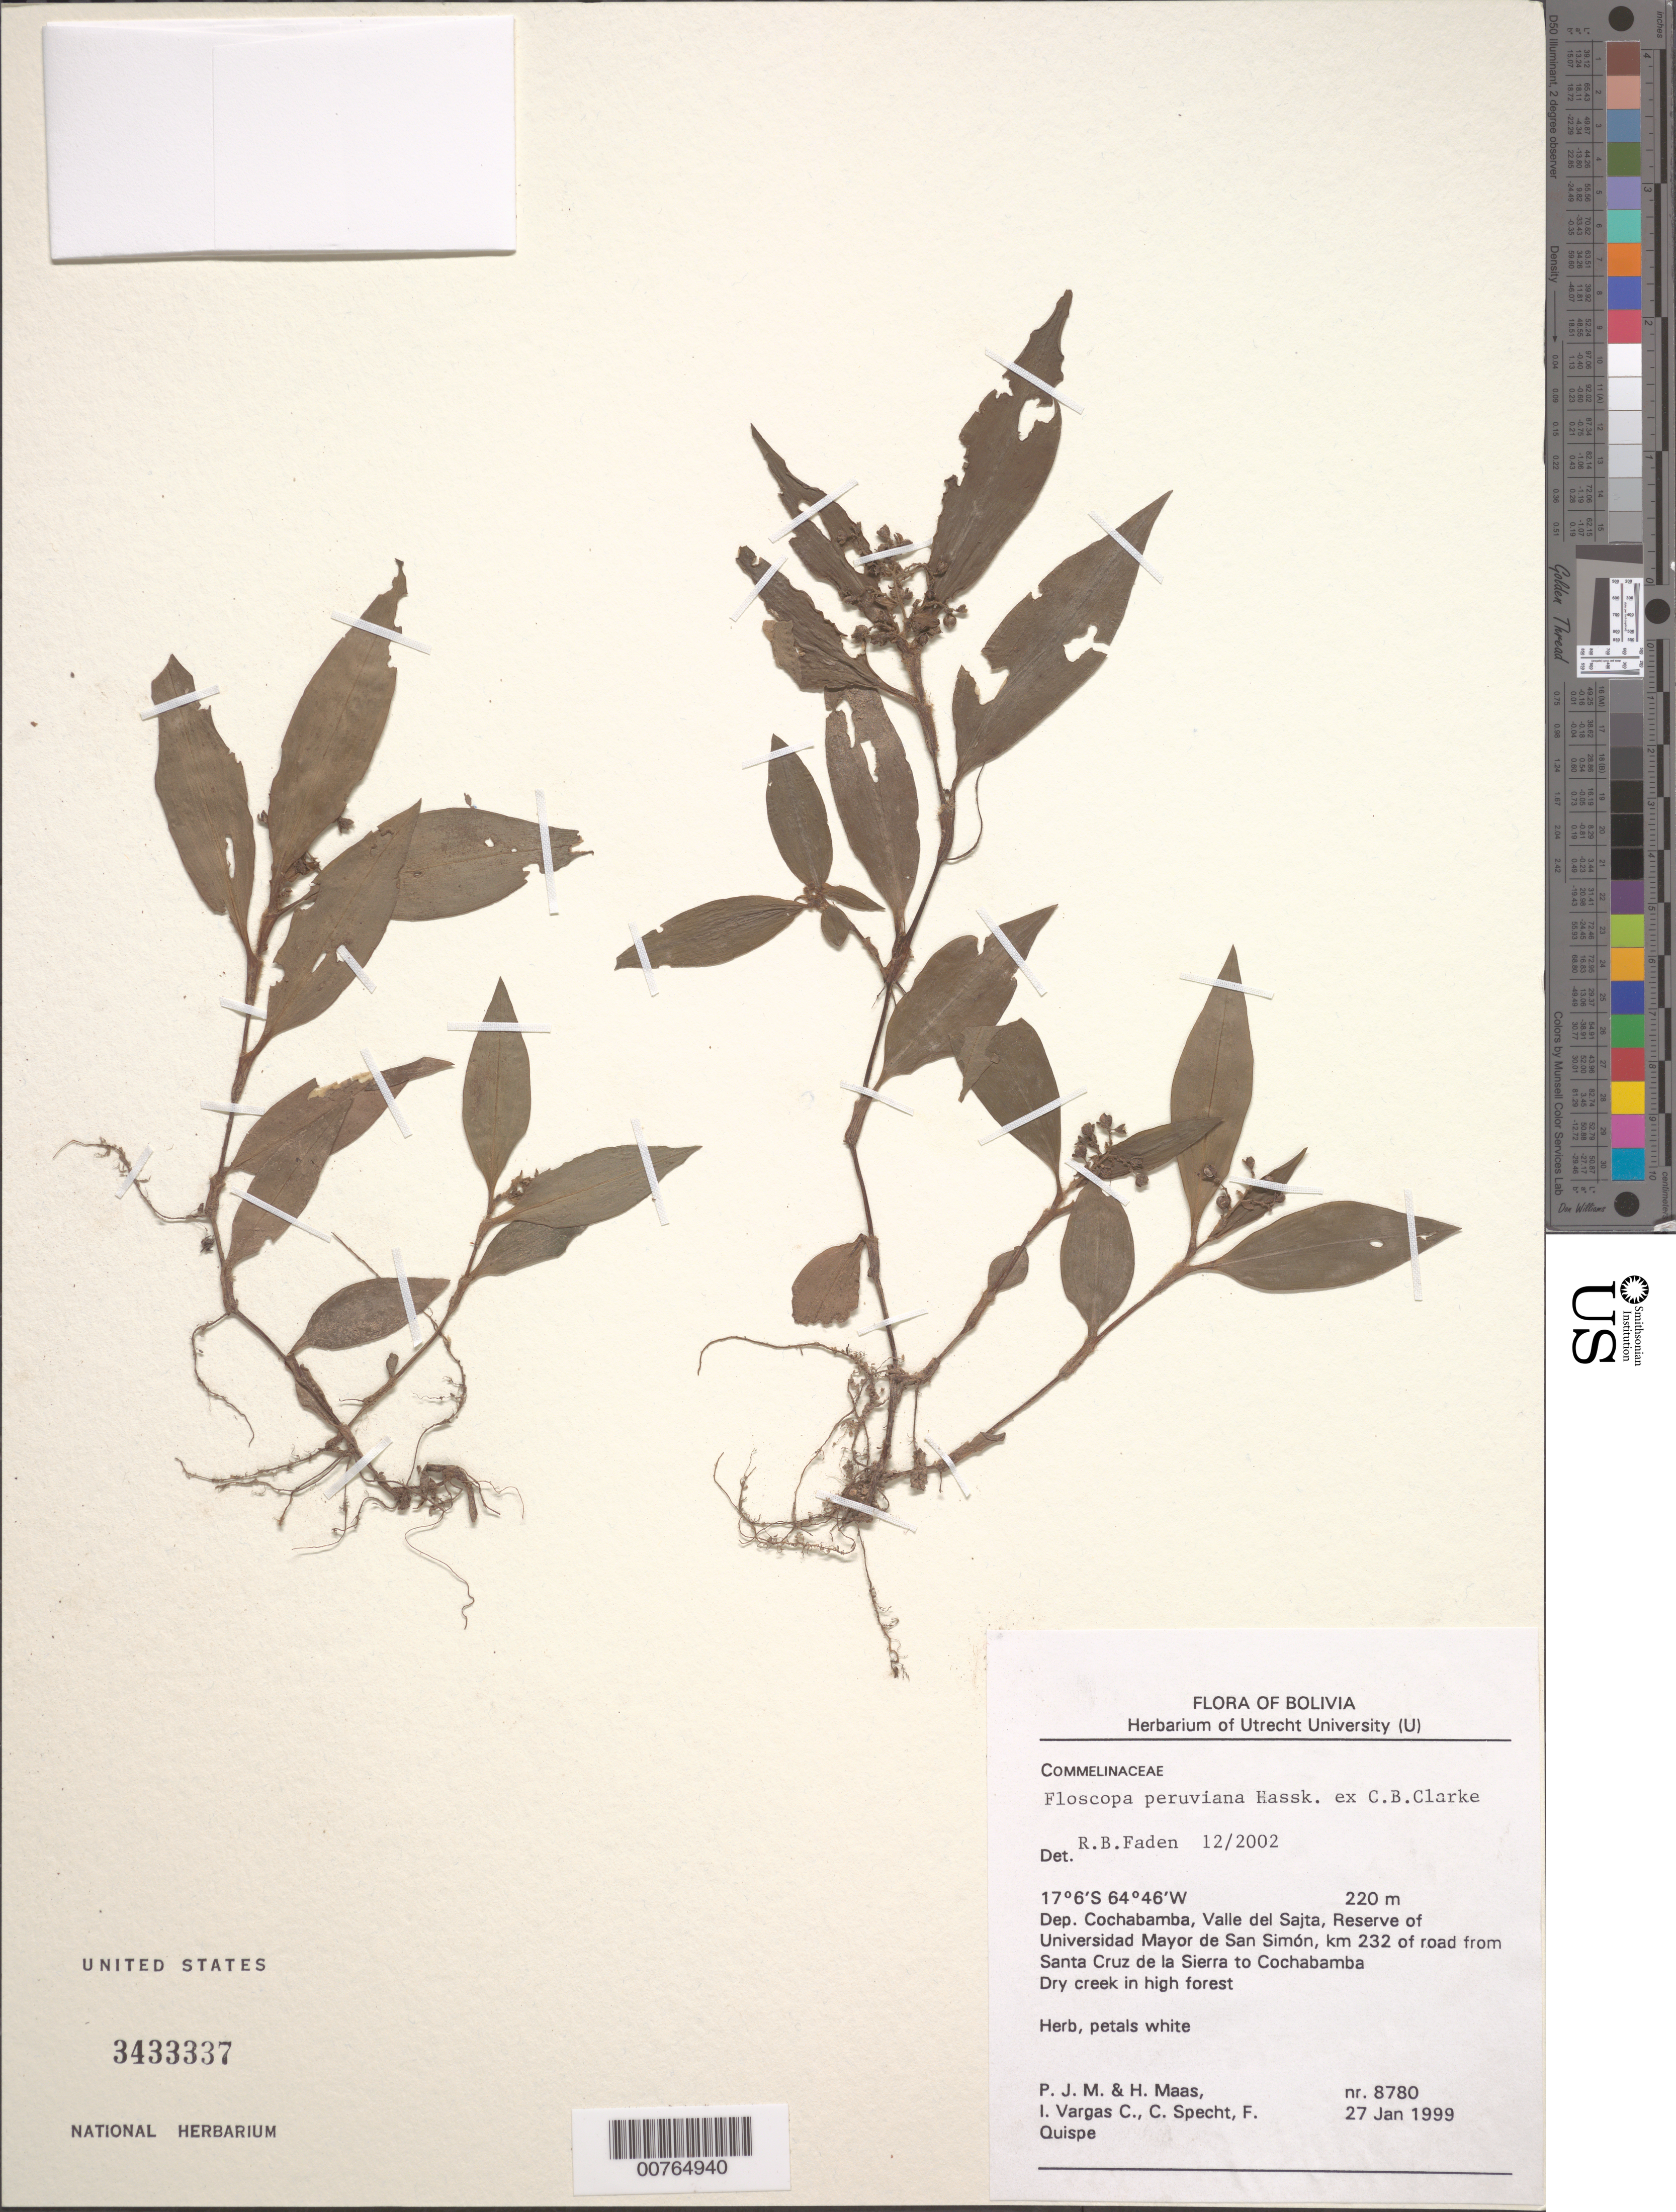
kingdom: Plantae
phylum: Tracheophyta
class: Liliopsida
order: Commelinales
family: Commelinaceae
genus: Floscopa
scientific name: Floscopa peruviana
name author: Hassk. ex C.B. Clarke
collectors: P. Maas, H. Maas van de Kamer, C. D. Specht, F. Quispe & I. G. Vargas C.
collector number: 8780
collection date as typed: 27 Jan 1999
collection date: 1999-01-27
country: Bolivia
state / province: Cochabamba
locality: Valle del Sajta, Reserve of Universidad Mayor de San Simon.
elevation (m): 220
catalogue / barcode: US 3433337